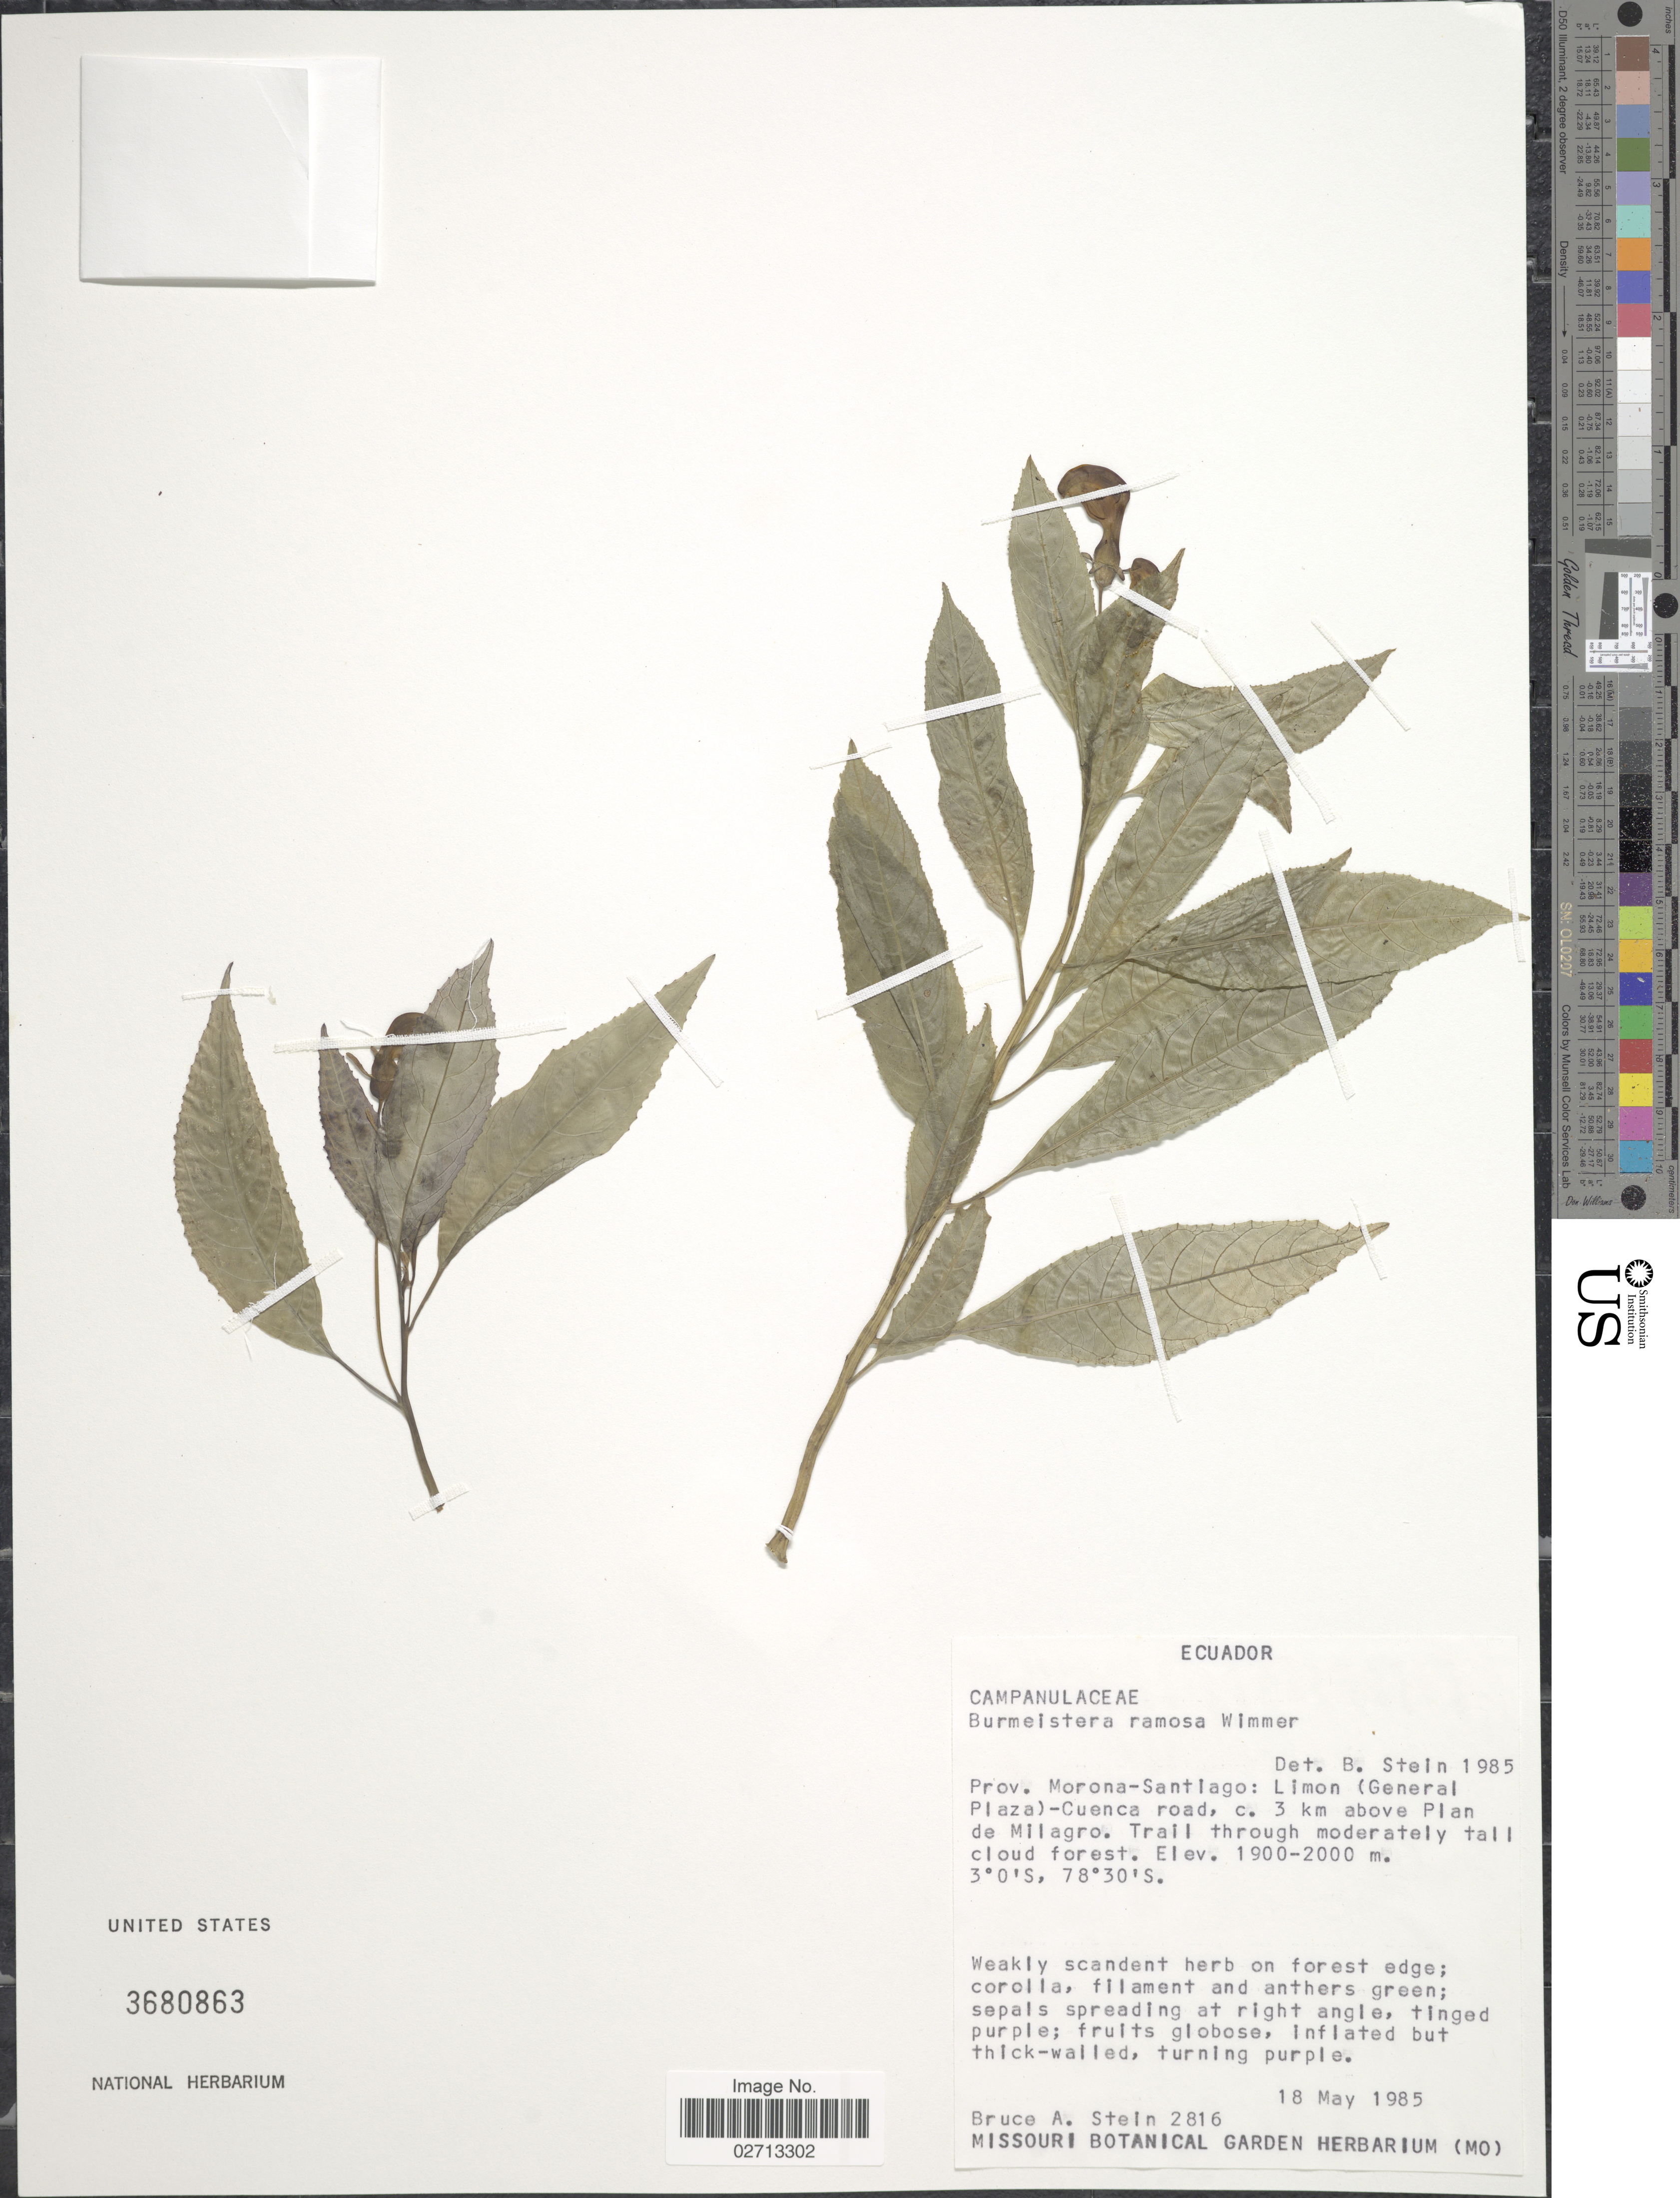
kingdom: Plantae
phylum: Tracheophyta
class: Magnoliopsida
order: Asterales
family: Campanulaceae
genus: Burmeistera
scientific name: Burmeistera ramosa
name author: E. Wimm.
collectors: B. A. Stein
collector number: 2816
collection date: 1985-05-18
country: Ecuador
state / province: Morona-Santiago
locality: Limon (General Plaza) - Cuenca road, c. 3 km above Plan de Milagro. Trail through moderately tall cloud forest.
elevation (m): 1900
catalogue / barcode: US 3680863